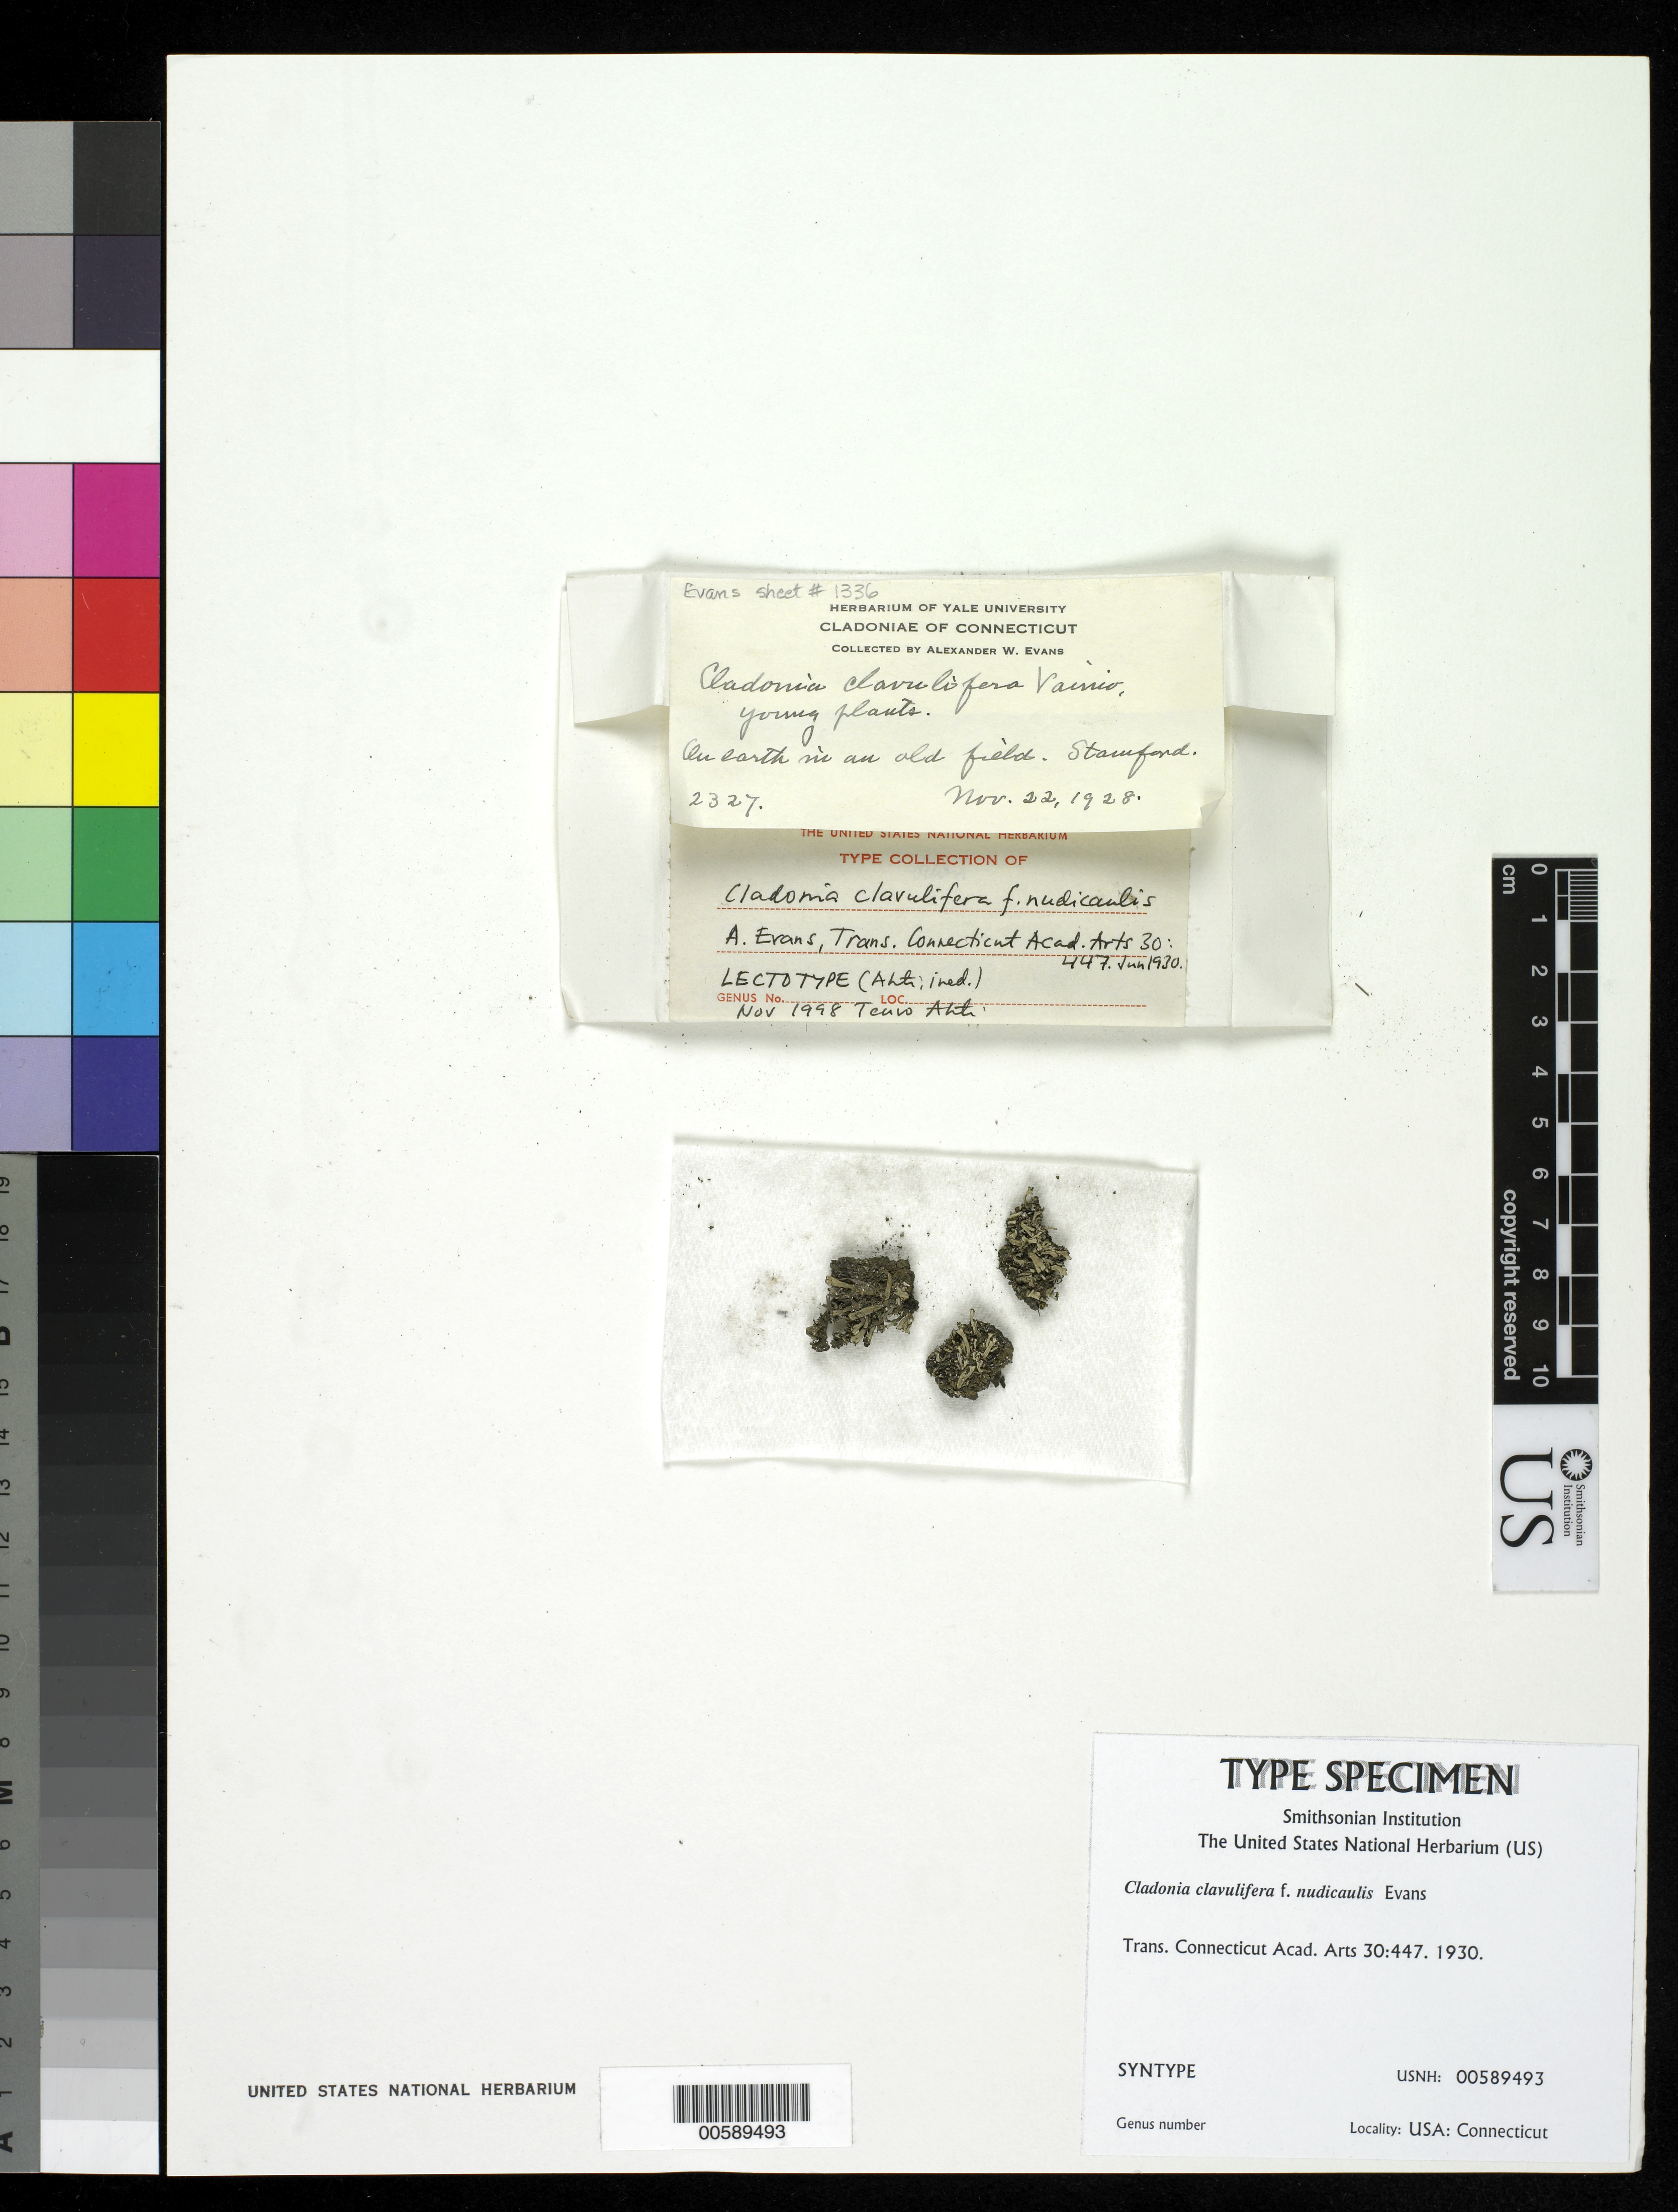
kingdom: Fungi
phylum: Ascomycota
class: Lecanoromycetes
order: Lecanorales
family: Cladoniaceae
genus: Cladonia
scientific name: Cladonia clavulifera f. nudicaulis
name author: A. Evans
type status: Syntype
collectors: A. W. Evans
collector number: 2327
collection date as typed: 22 Nov 1928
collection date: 1928-11-22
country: United States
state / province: Connecticut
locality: Stanford.